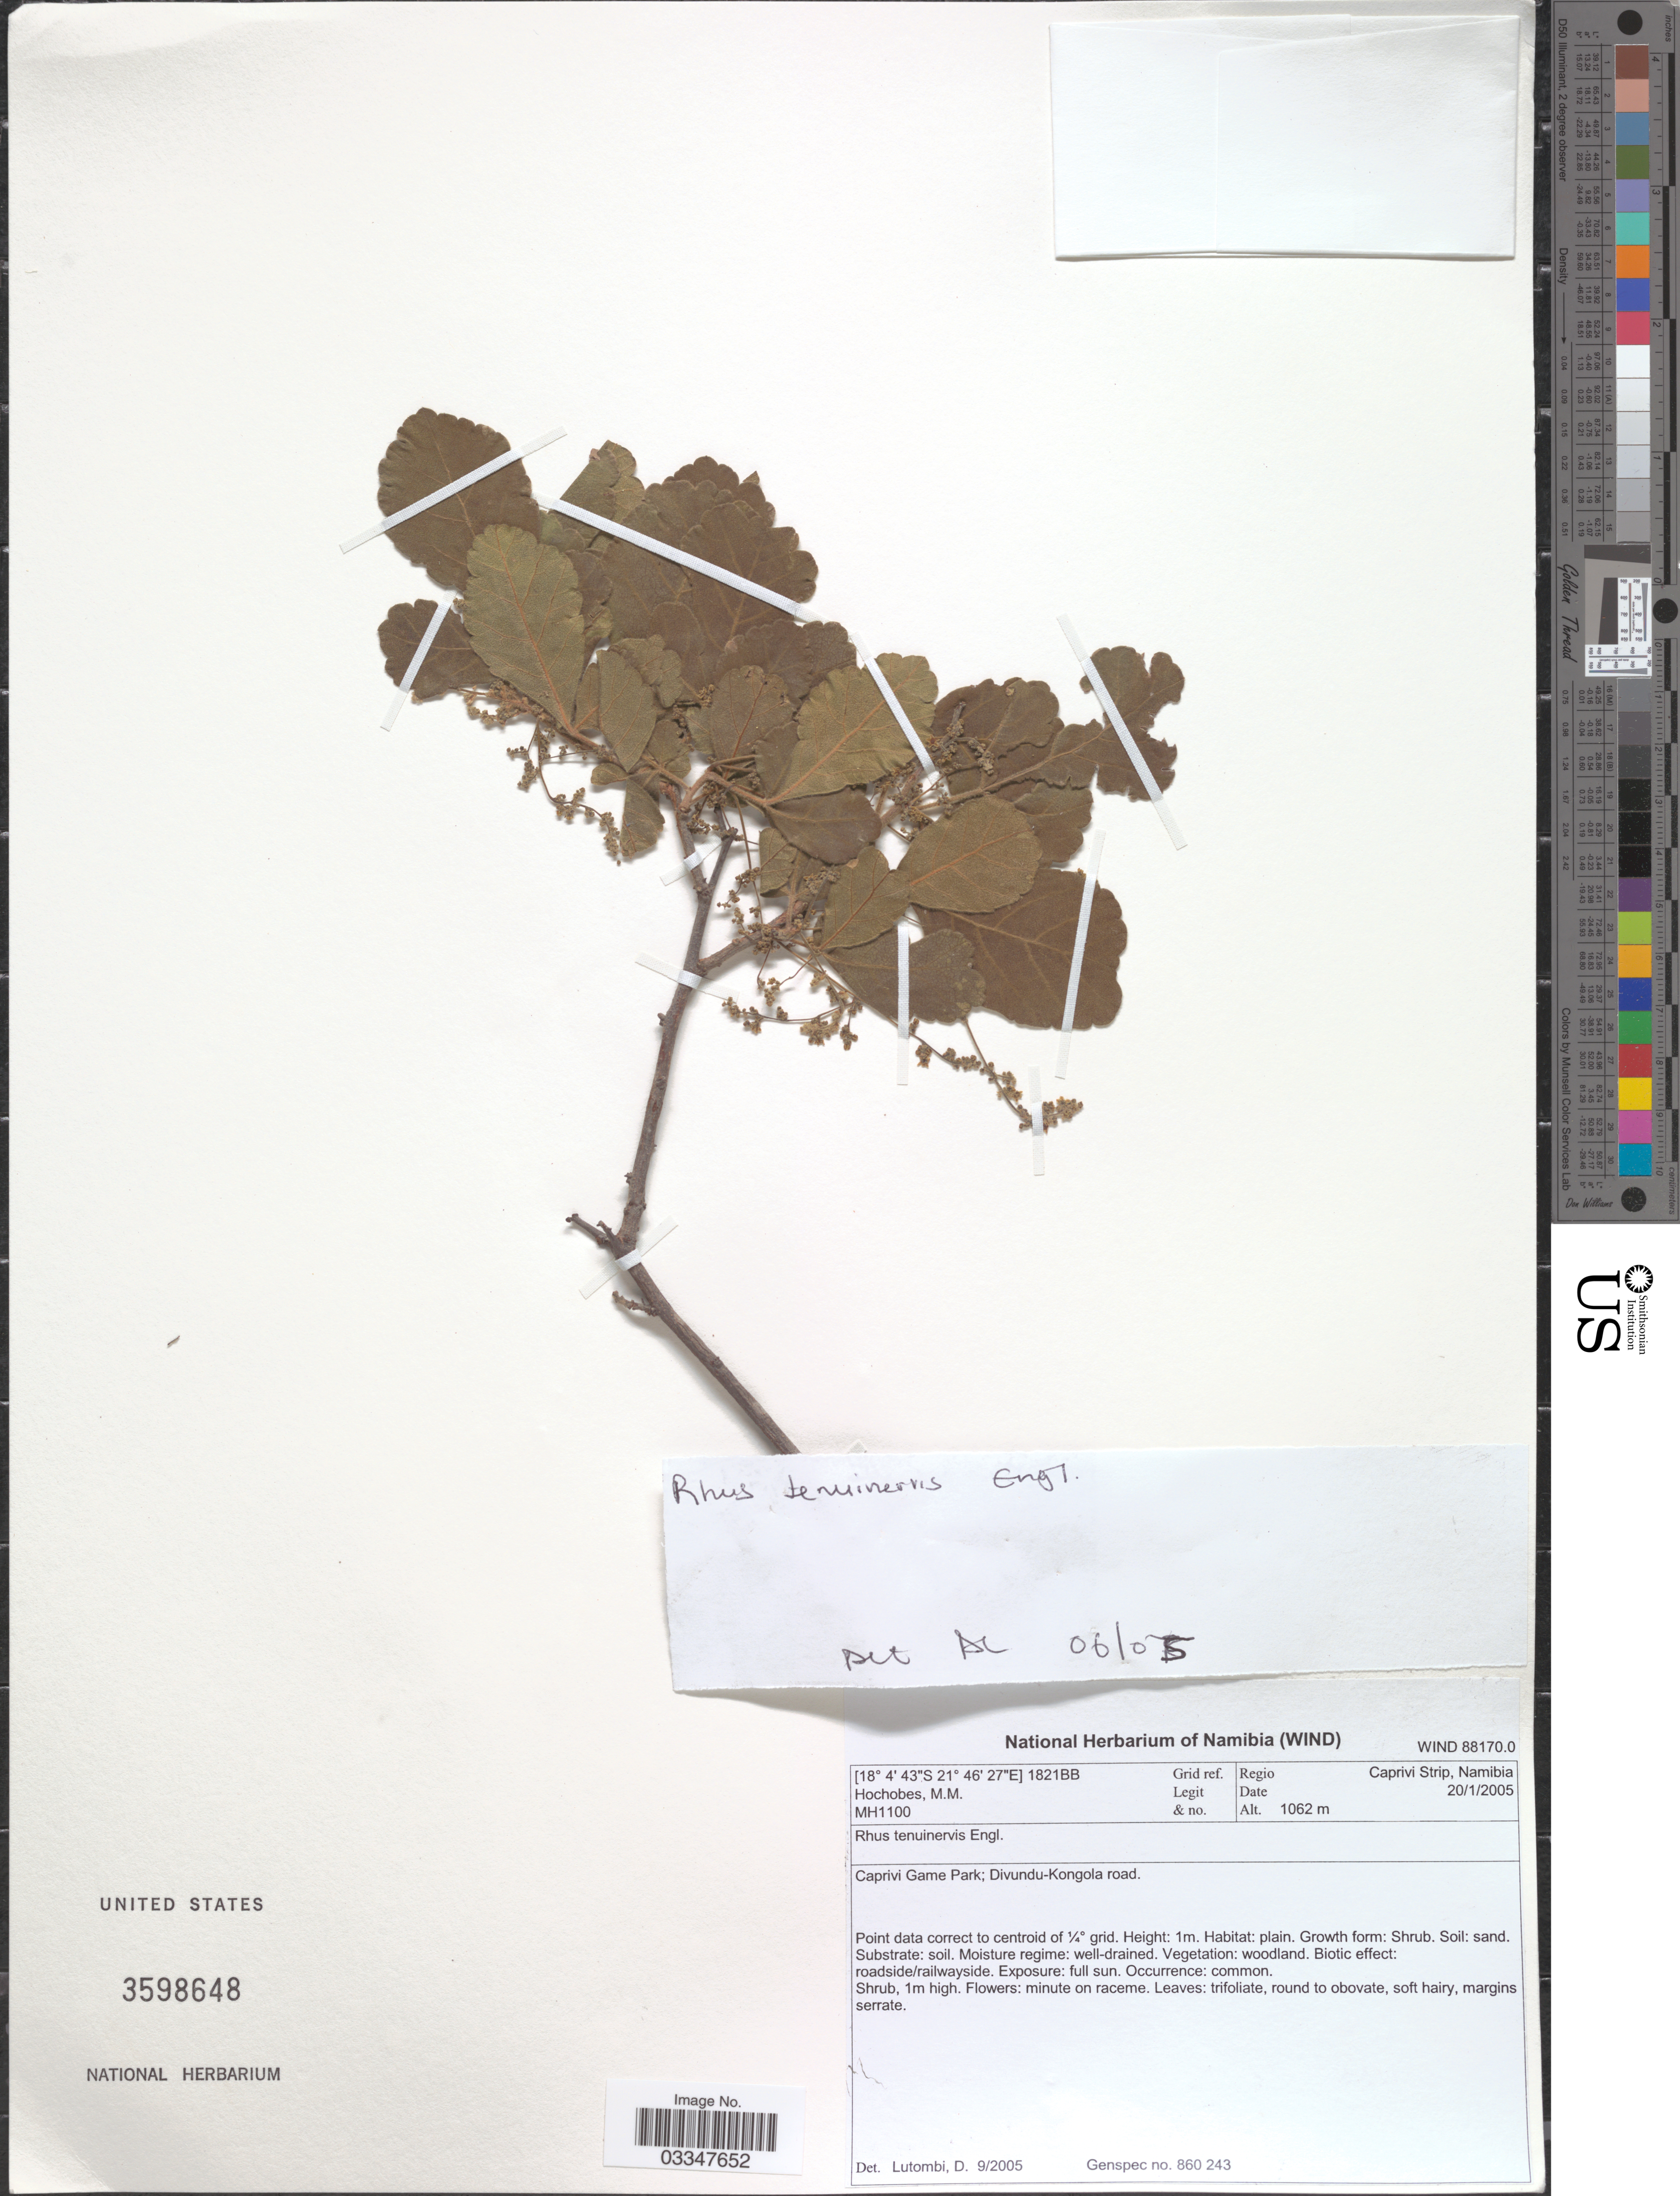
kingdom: Plantae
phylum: Tracheophyta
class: Magnoliopsida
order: Sapindales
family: Anacardiaceae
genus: Rhus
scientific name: Rhus tenuinervis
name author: Engl.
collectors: M. Hochobes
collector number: MH1100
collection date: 2005-01-20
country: Namibia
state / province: Caprivi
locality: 1821BB Grid ref. Regio Caprivi Strip. Caprivi Game Park; Divundu-Kongola road.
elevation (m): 1062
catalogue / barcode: US 3598648